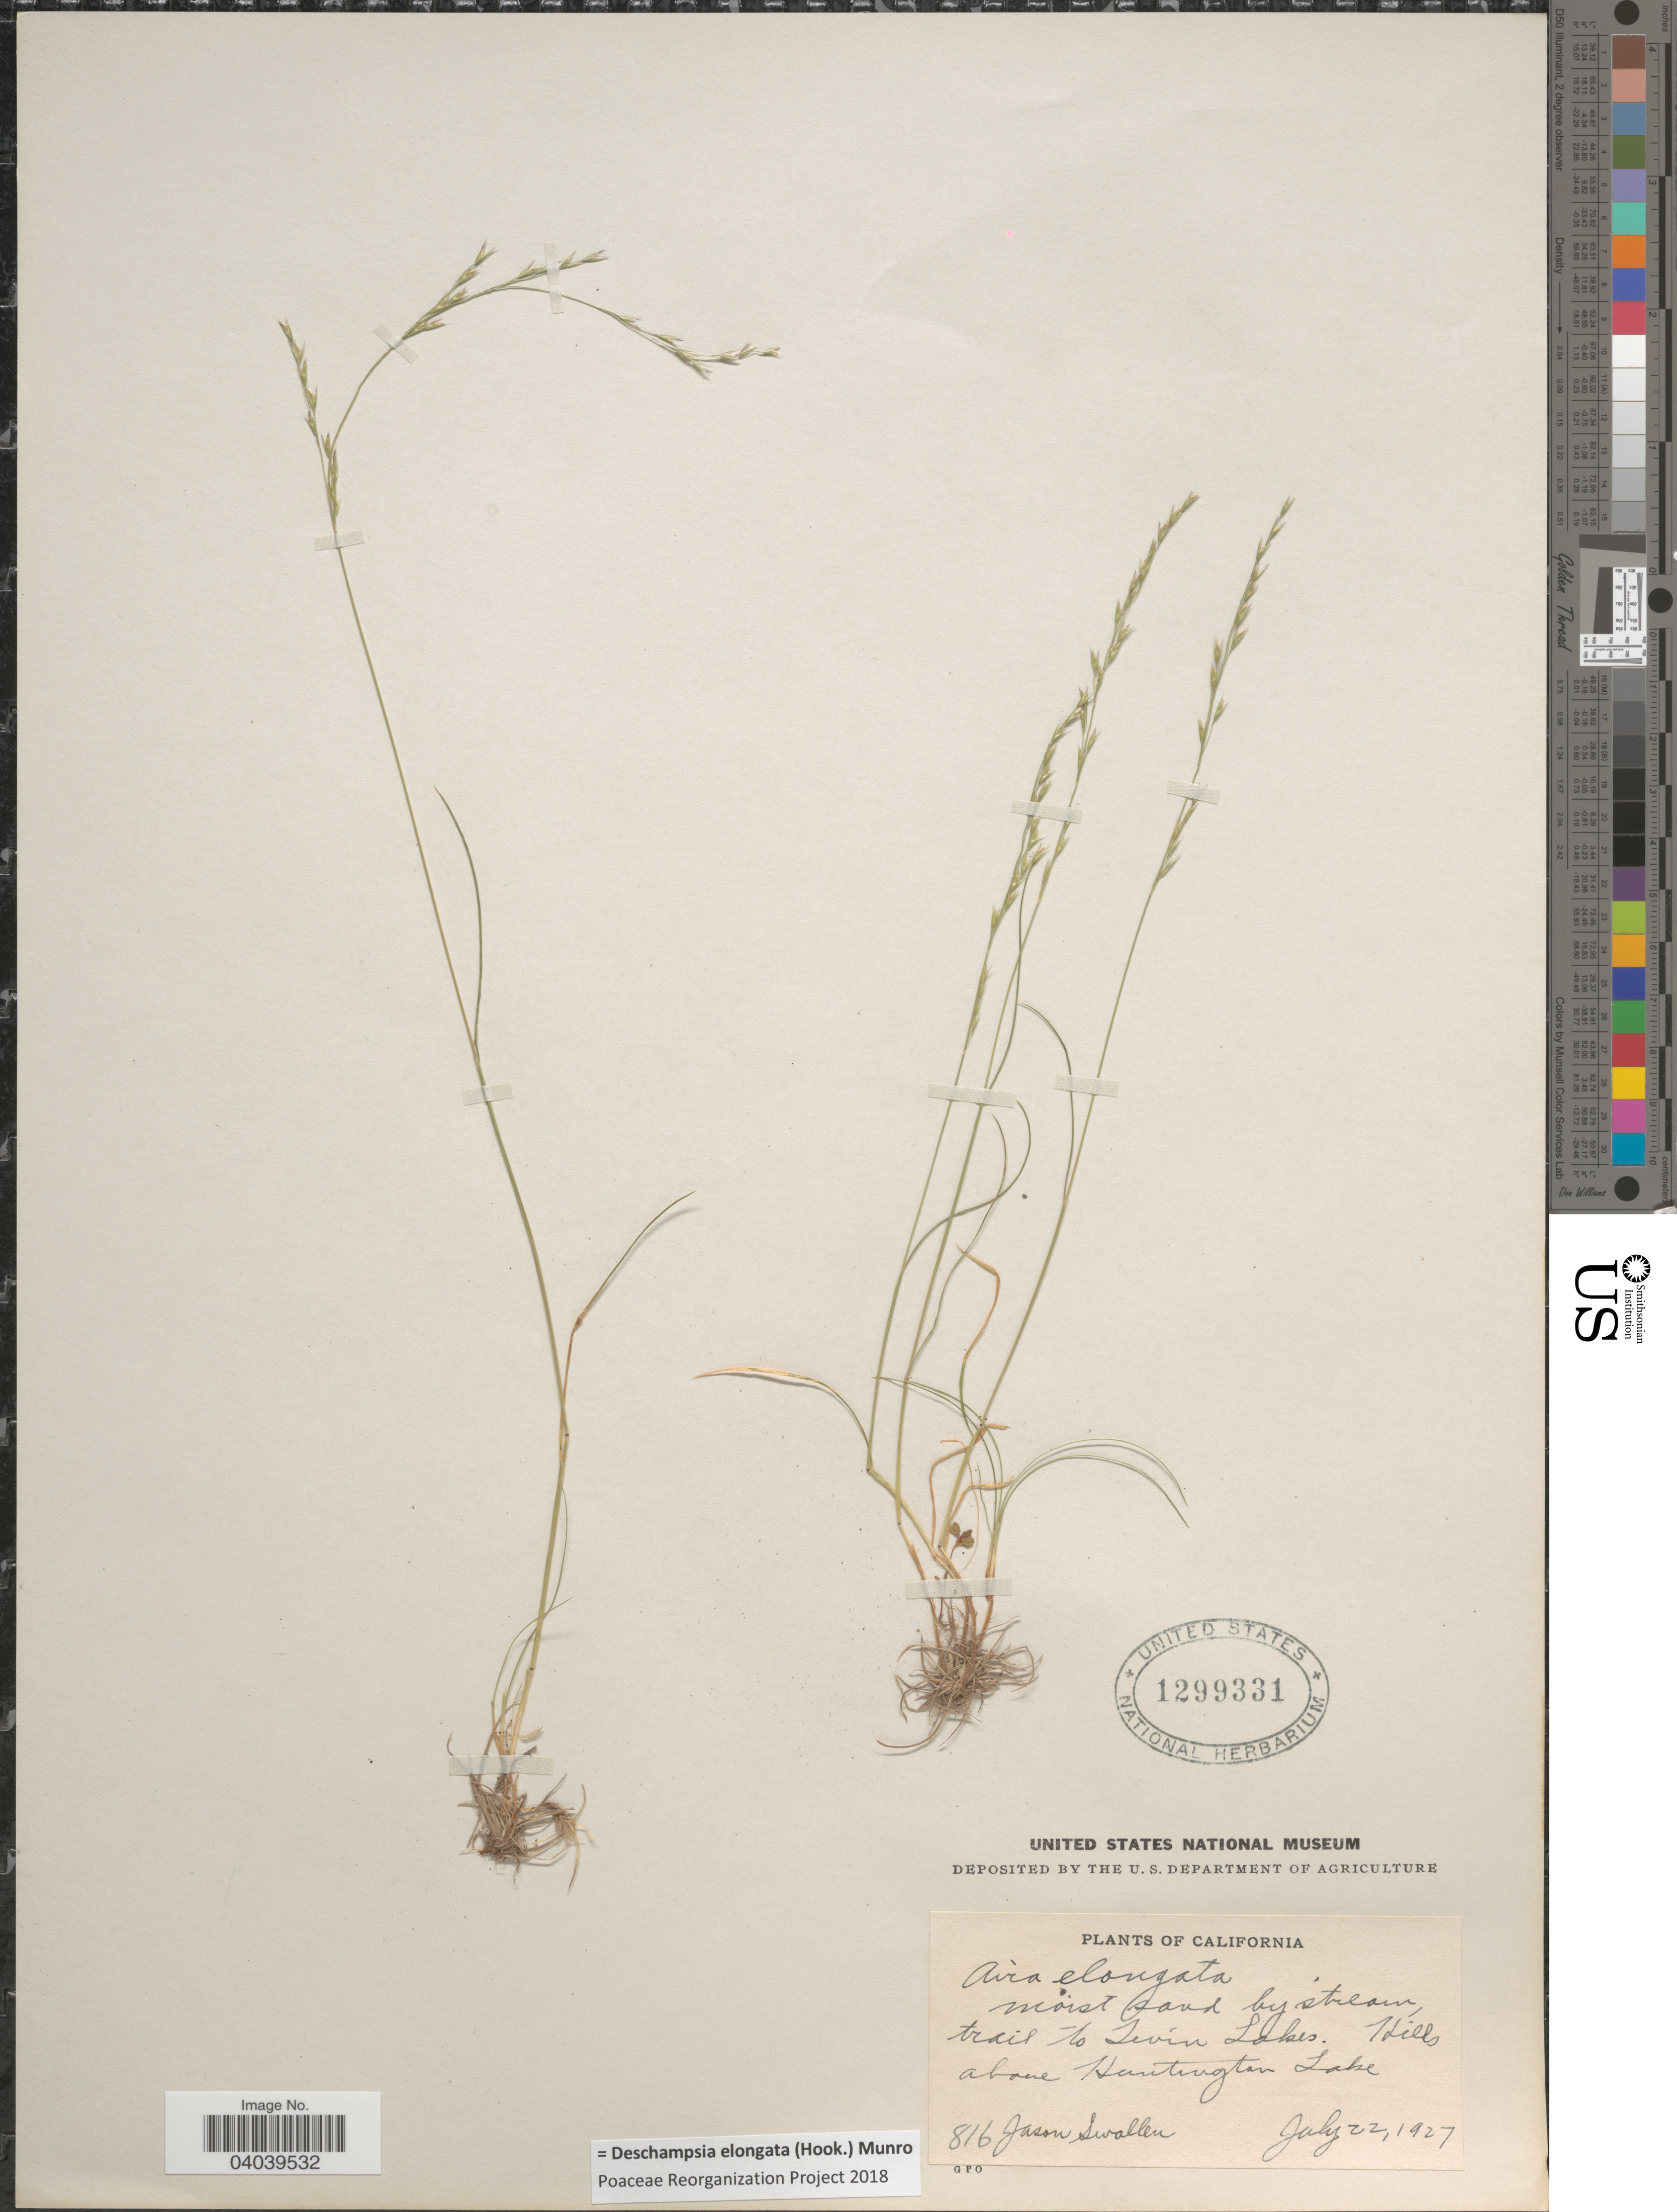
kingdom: Plantae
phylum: Tracheophyta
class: Liliopsida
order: Poales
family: Poaceae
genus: Deschampsia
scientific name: Deschampsia elongata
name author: (Hook.) Munro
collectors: J. R. Swallen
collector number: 816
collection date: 1927-07-22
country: United States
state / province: California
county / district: Fresno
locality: Moist sand by stream, trail to Twin Lakes. Hills above Huntington Lake.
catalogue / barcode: US 1299331